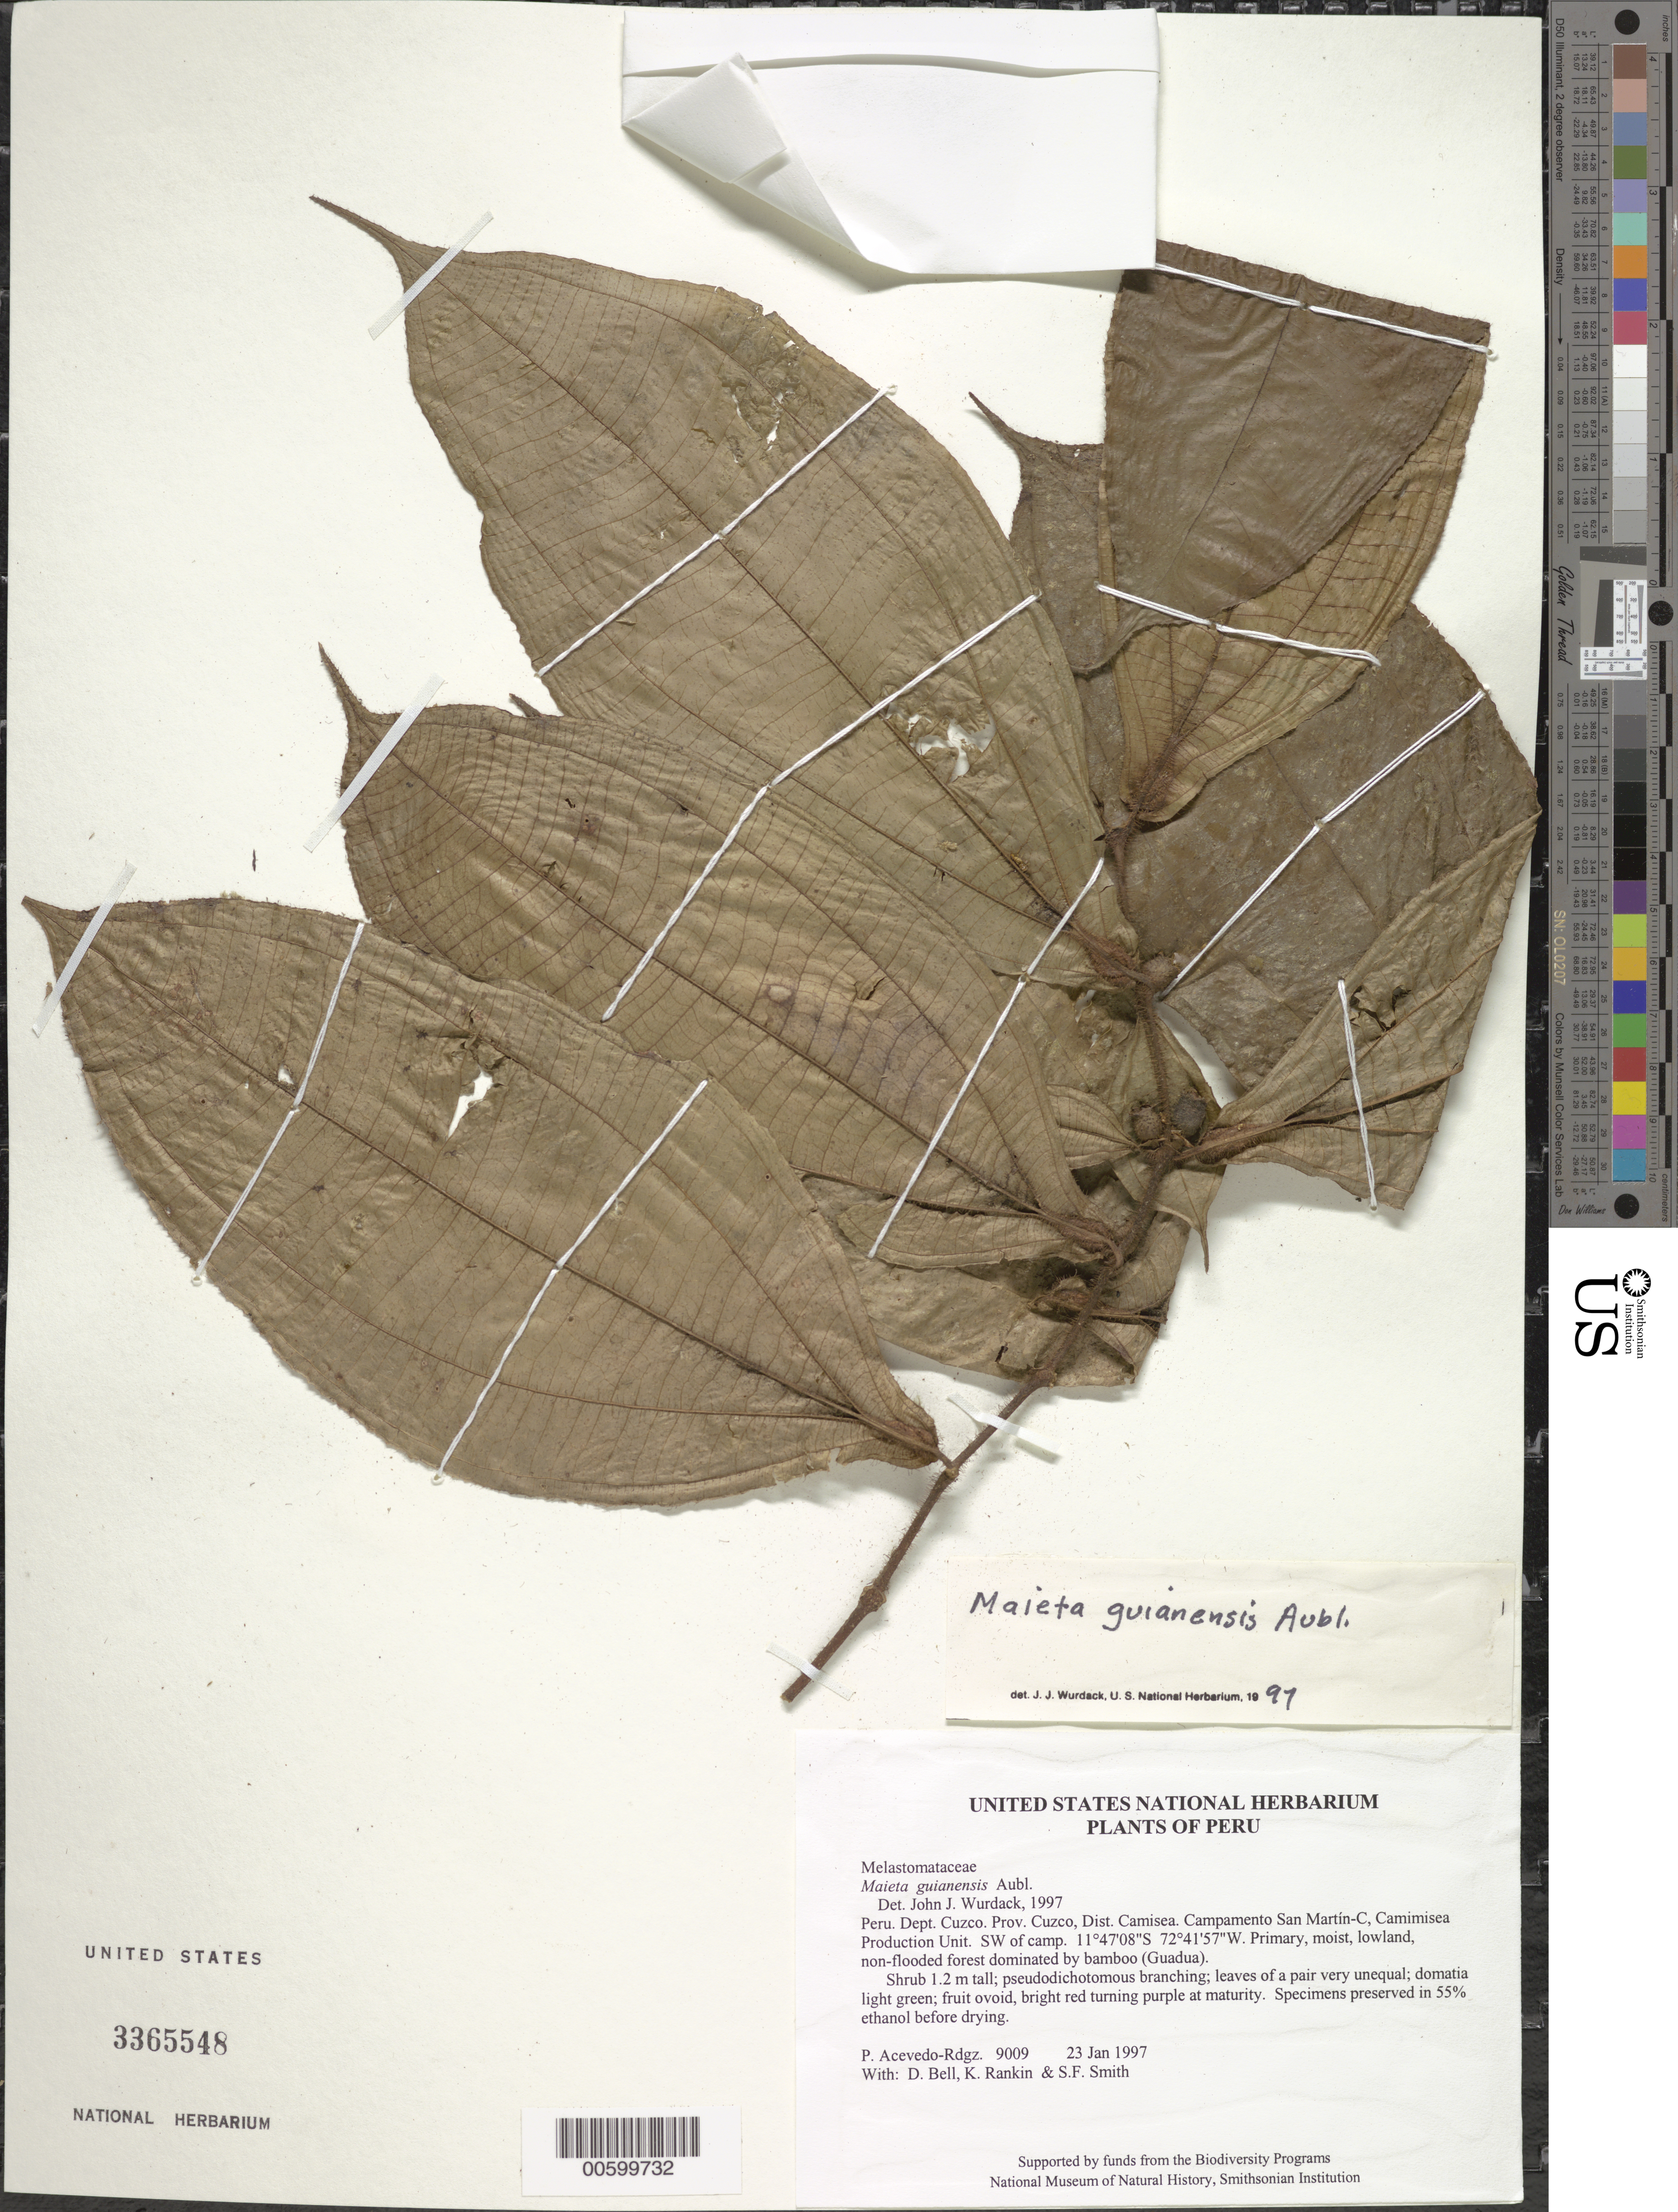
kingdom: Plantae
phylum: Tracheophyta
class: Magnoliopsida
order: Myrtales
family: Melastomataceae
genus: Maieta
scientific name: Maieta guianensis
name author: Aubl.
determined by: Wurdack, John J., (US), US (UNITED STATES)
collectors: P. Acevedo-Rodr., D. A. Bell, K. B. Rankin & S.F. Smith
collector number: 9009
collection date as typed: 23 Jan 1997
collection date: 1997-01-23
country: Peru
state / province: Cusco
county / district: Cusco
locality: Districto Camisea, Campamento San Martín-C, Camimisea Production Unit. SW of camp.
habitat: Primary, moist, lowland, non-flooded forest dominated by bamboo (Guadua).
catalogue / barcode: US 3365548